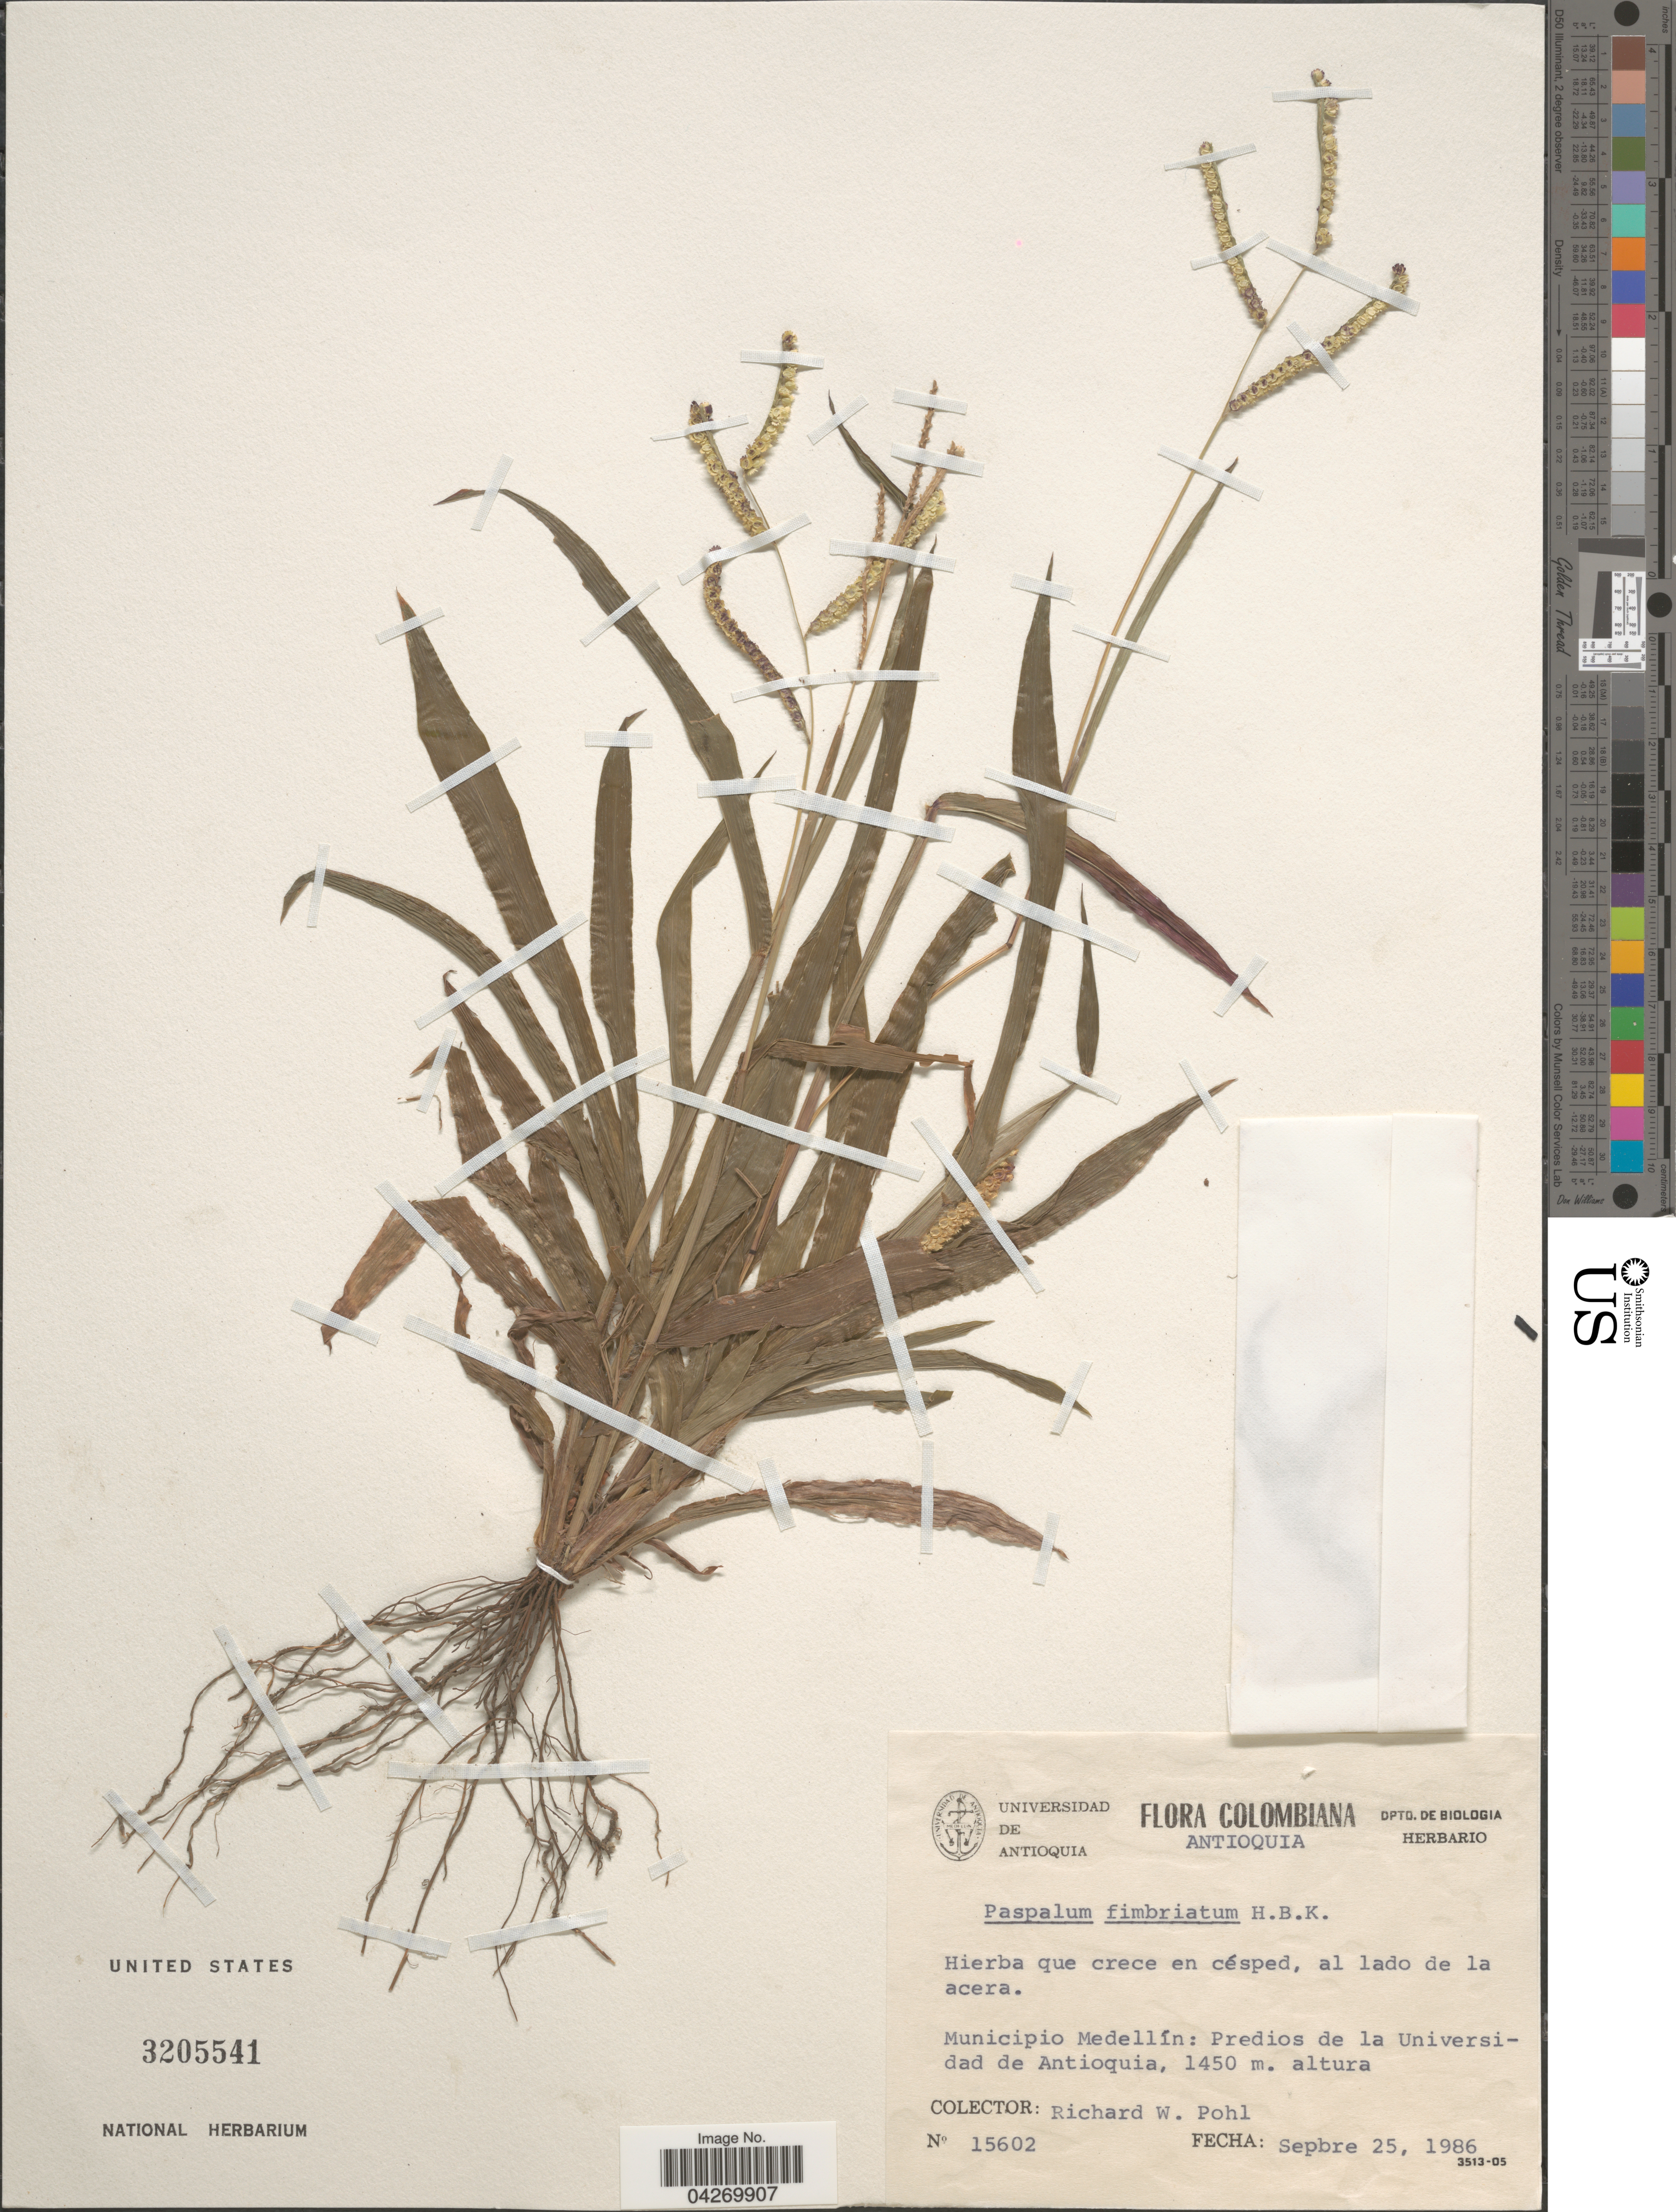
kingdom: Plantae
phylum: Tracheophyta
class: Liliopsida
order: Poales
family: Poaceae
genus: Paspalum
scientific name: Paspalum fimbriatum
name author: Kunth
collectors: R. W. Pohl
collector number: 15602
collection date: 1986-09-25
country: Colombia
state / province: Antioquia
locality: Al lado de la acera. Municipio Medellín: Predios de la Universidad de Antioquia.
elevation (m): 1450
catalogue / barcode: US 3205541